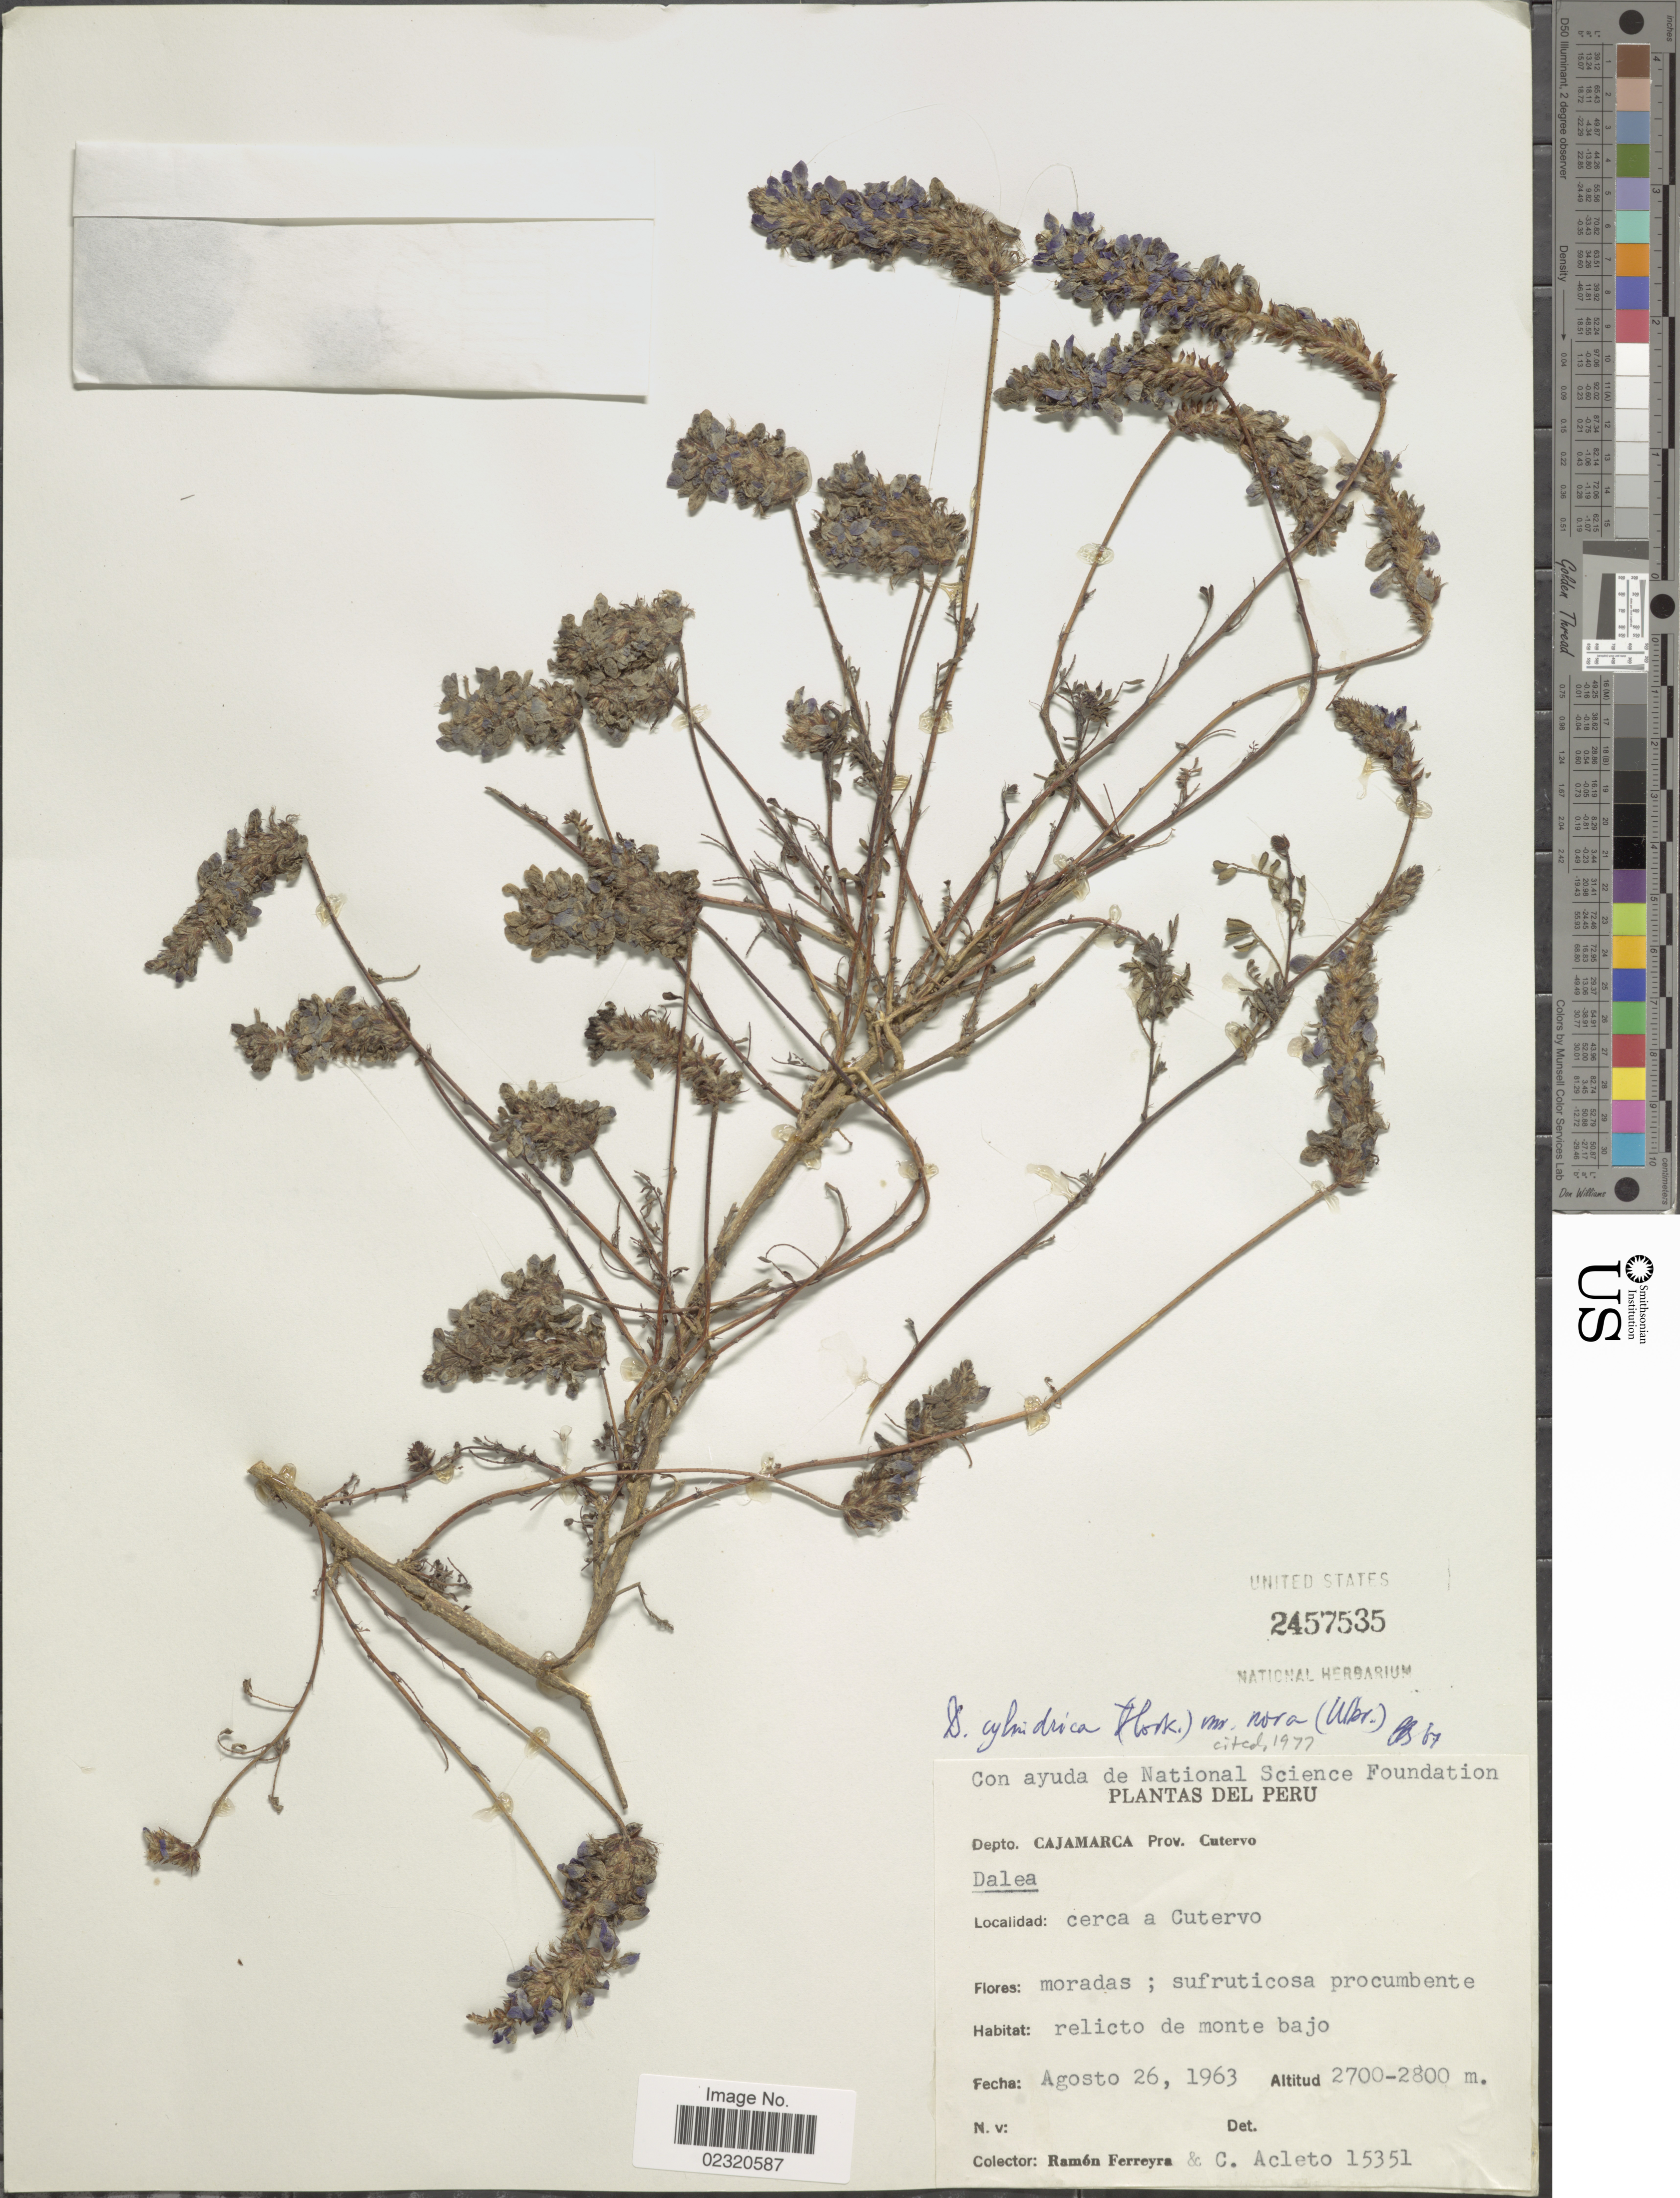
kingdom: Plantae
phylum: Tracheophyta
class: Magnoliopsida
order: Fabales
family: Fabaceae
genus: Dalea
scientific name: Dalea cylindrica var. nova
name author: (Ulbr.) Barneby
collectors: R. A. Ferreyra & C. Acleto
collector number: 15351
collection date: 1963-08-26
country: Peru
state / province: Cajamarca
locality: Prov. Cutervo, cerca a Cutervo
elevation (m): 2700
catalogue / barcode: US 2457535